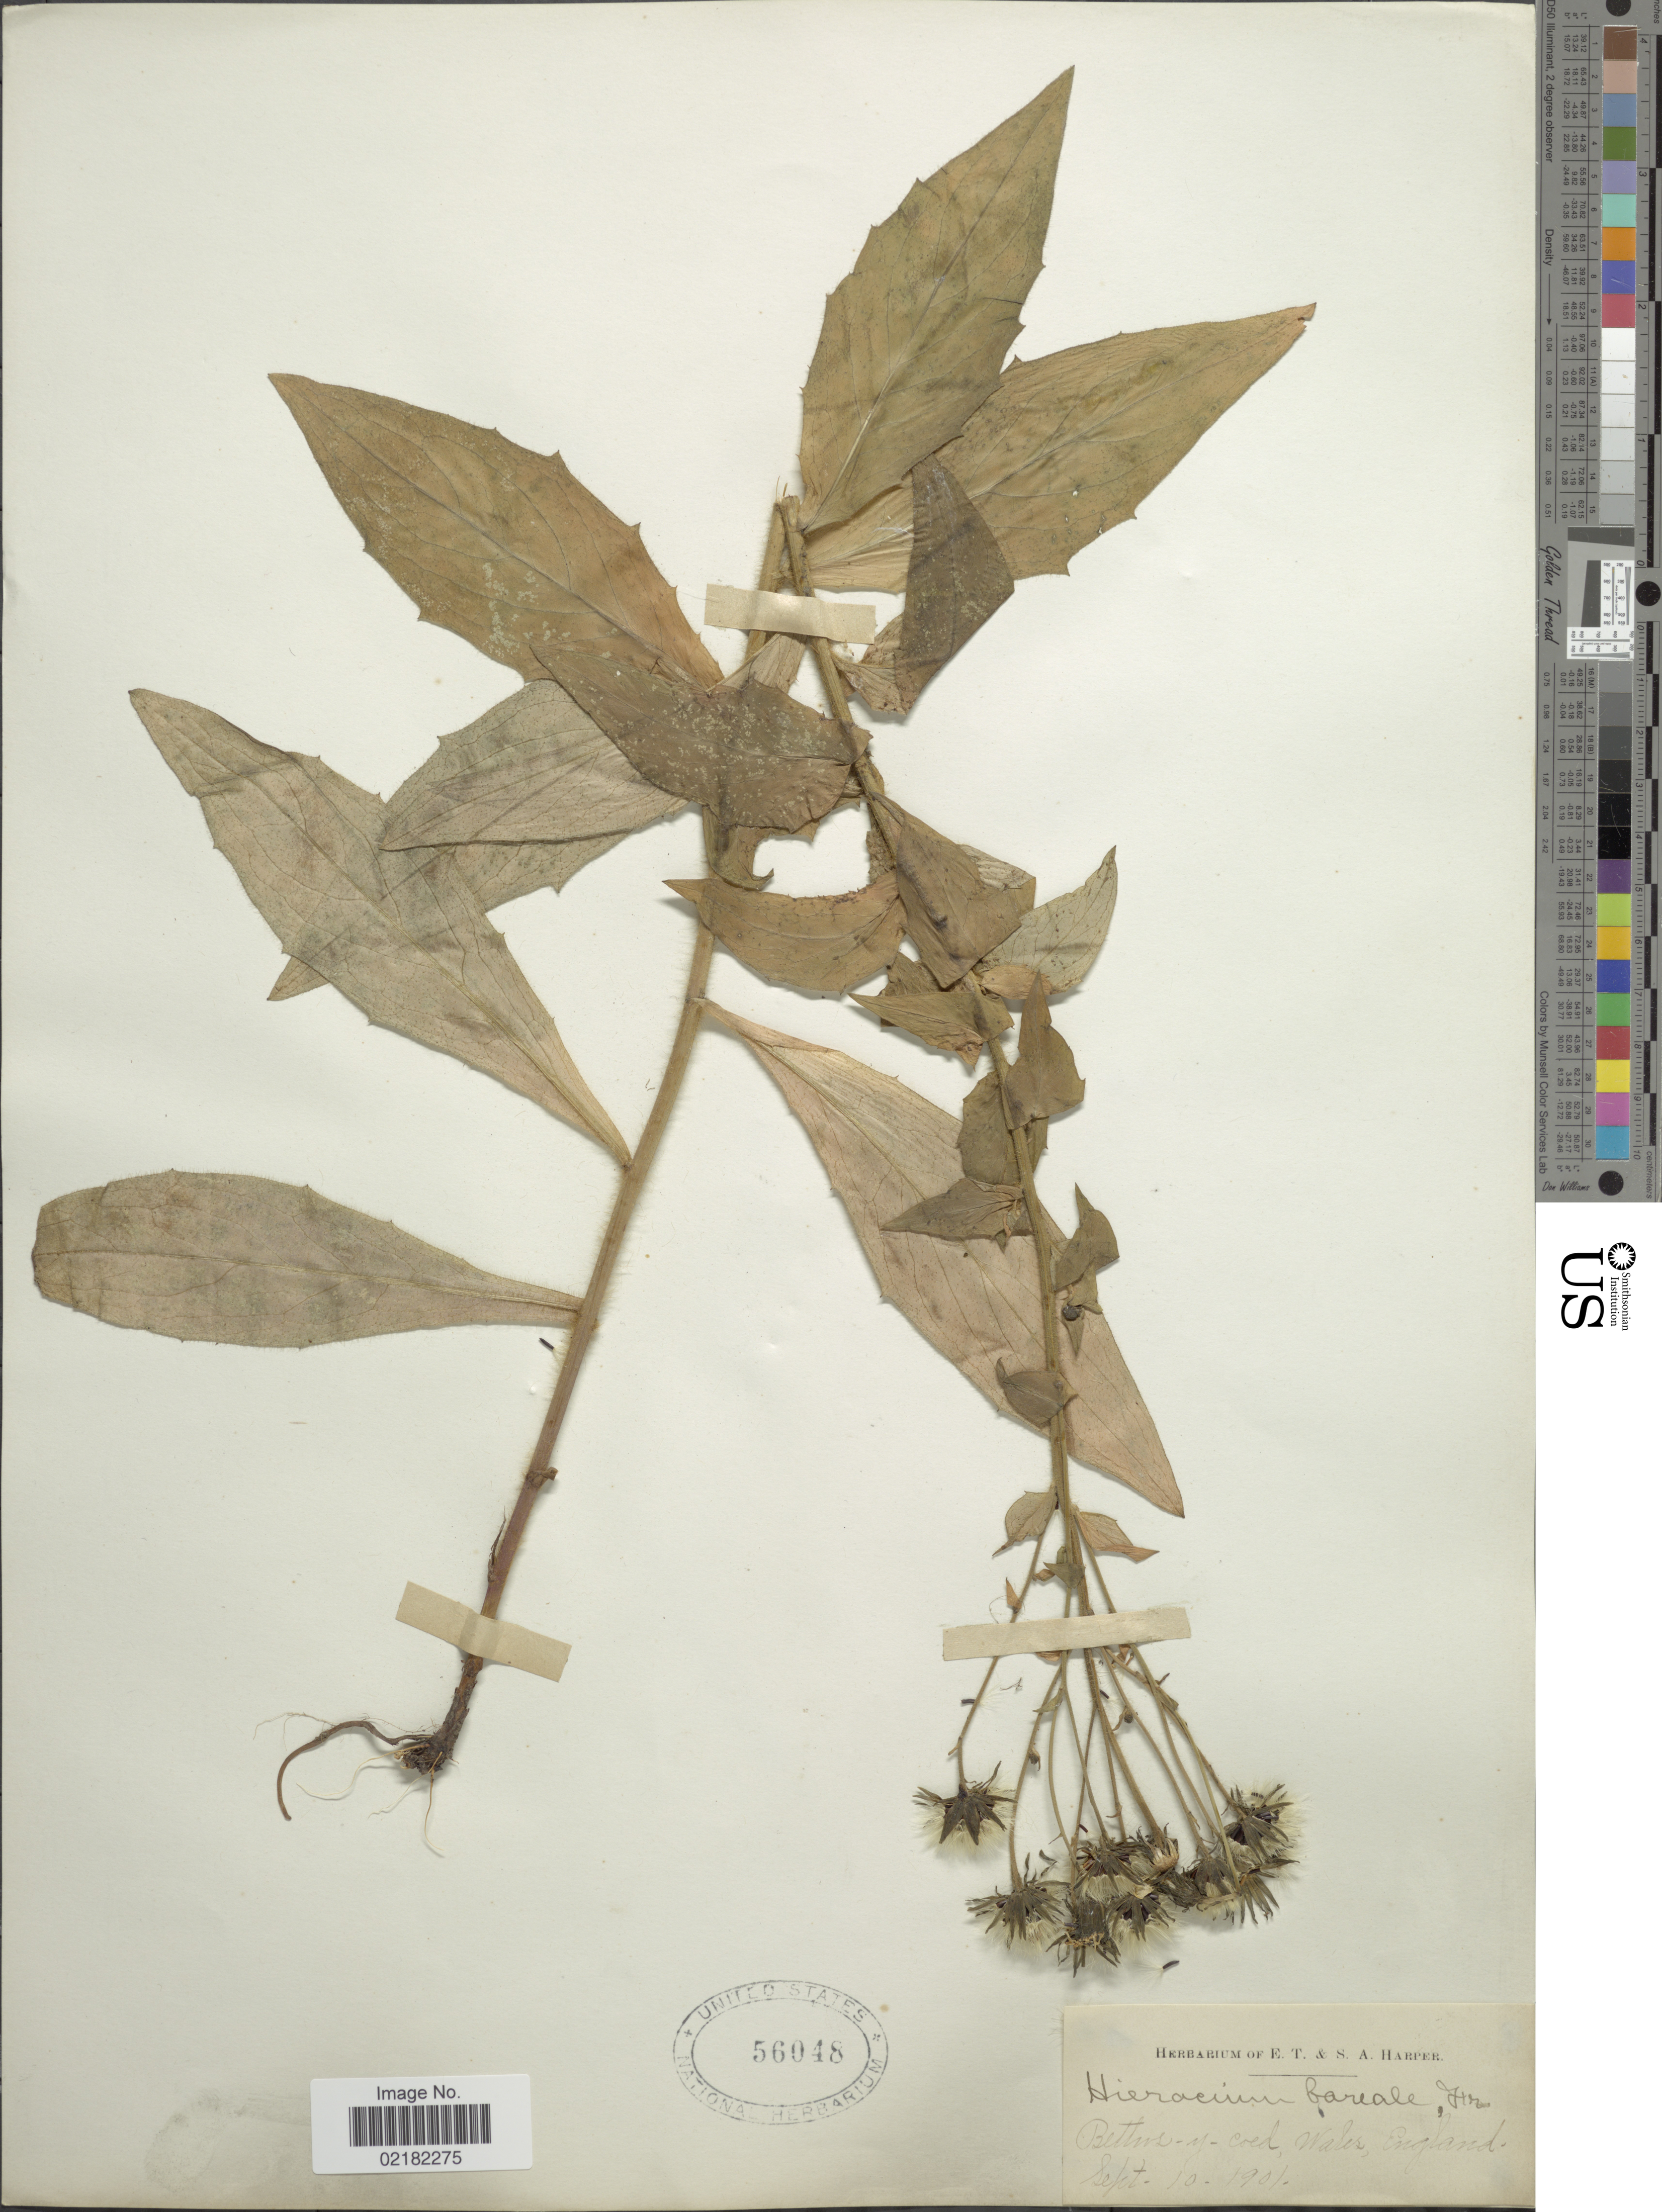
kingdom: Plantae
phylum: Tracheophyta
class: Magnoliopsida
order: Asterales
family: Asteraceae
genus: Hieracium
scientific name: Hieracium sabaudum subsp. boreale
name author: (Fr.) Hayek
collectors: ex herb. E. T. & S. A. Harper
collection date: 1901-09-10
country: United Kingdom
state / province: Wales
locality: Bettws-y-coed, Wales, England.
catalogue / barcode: US 56048